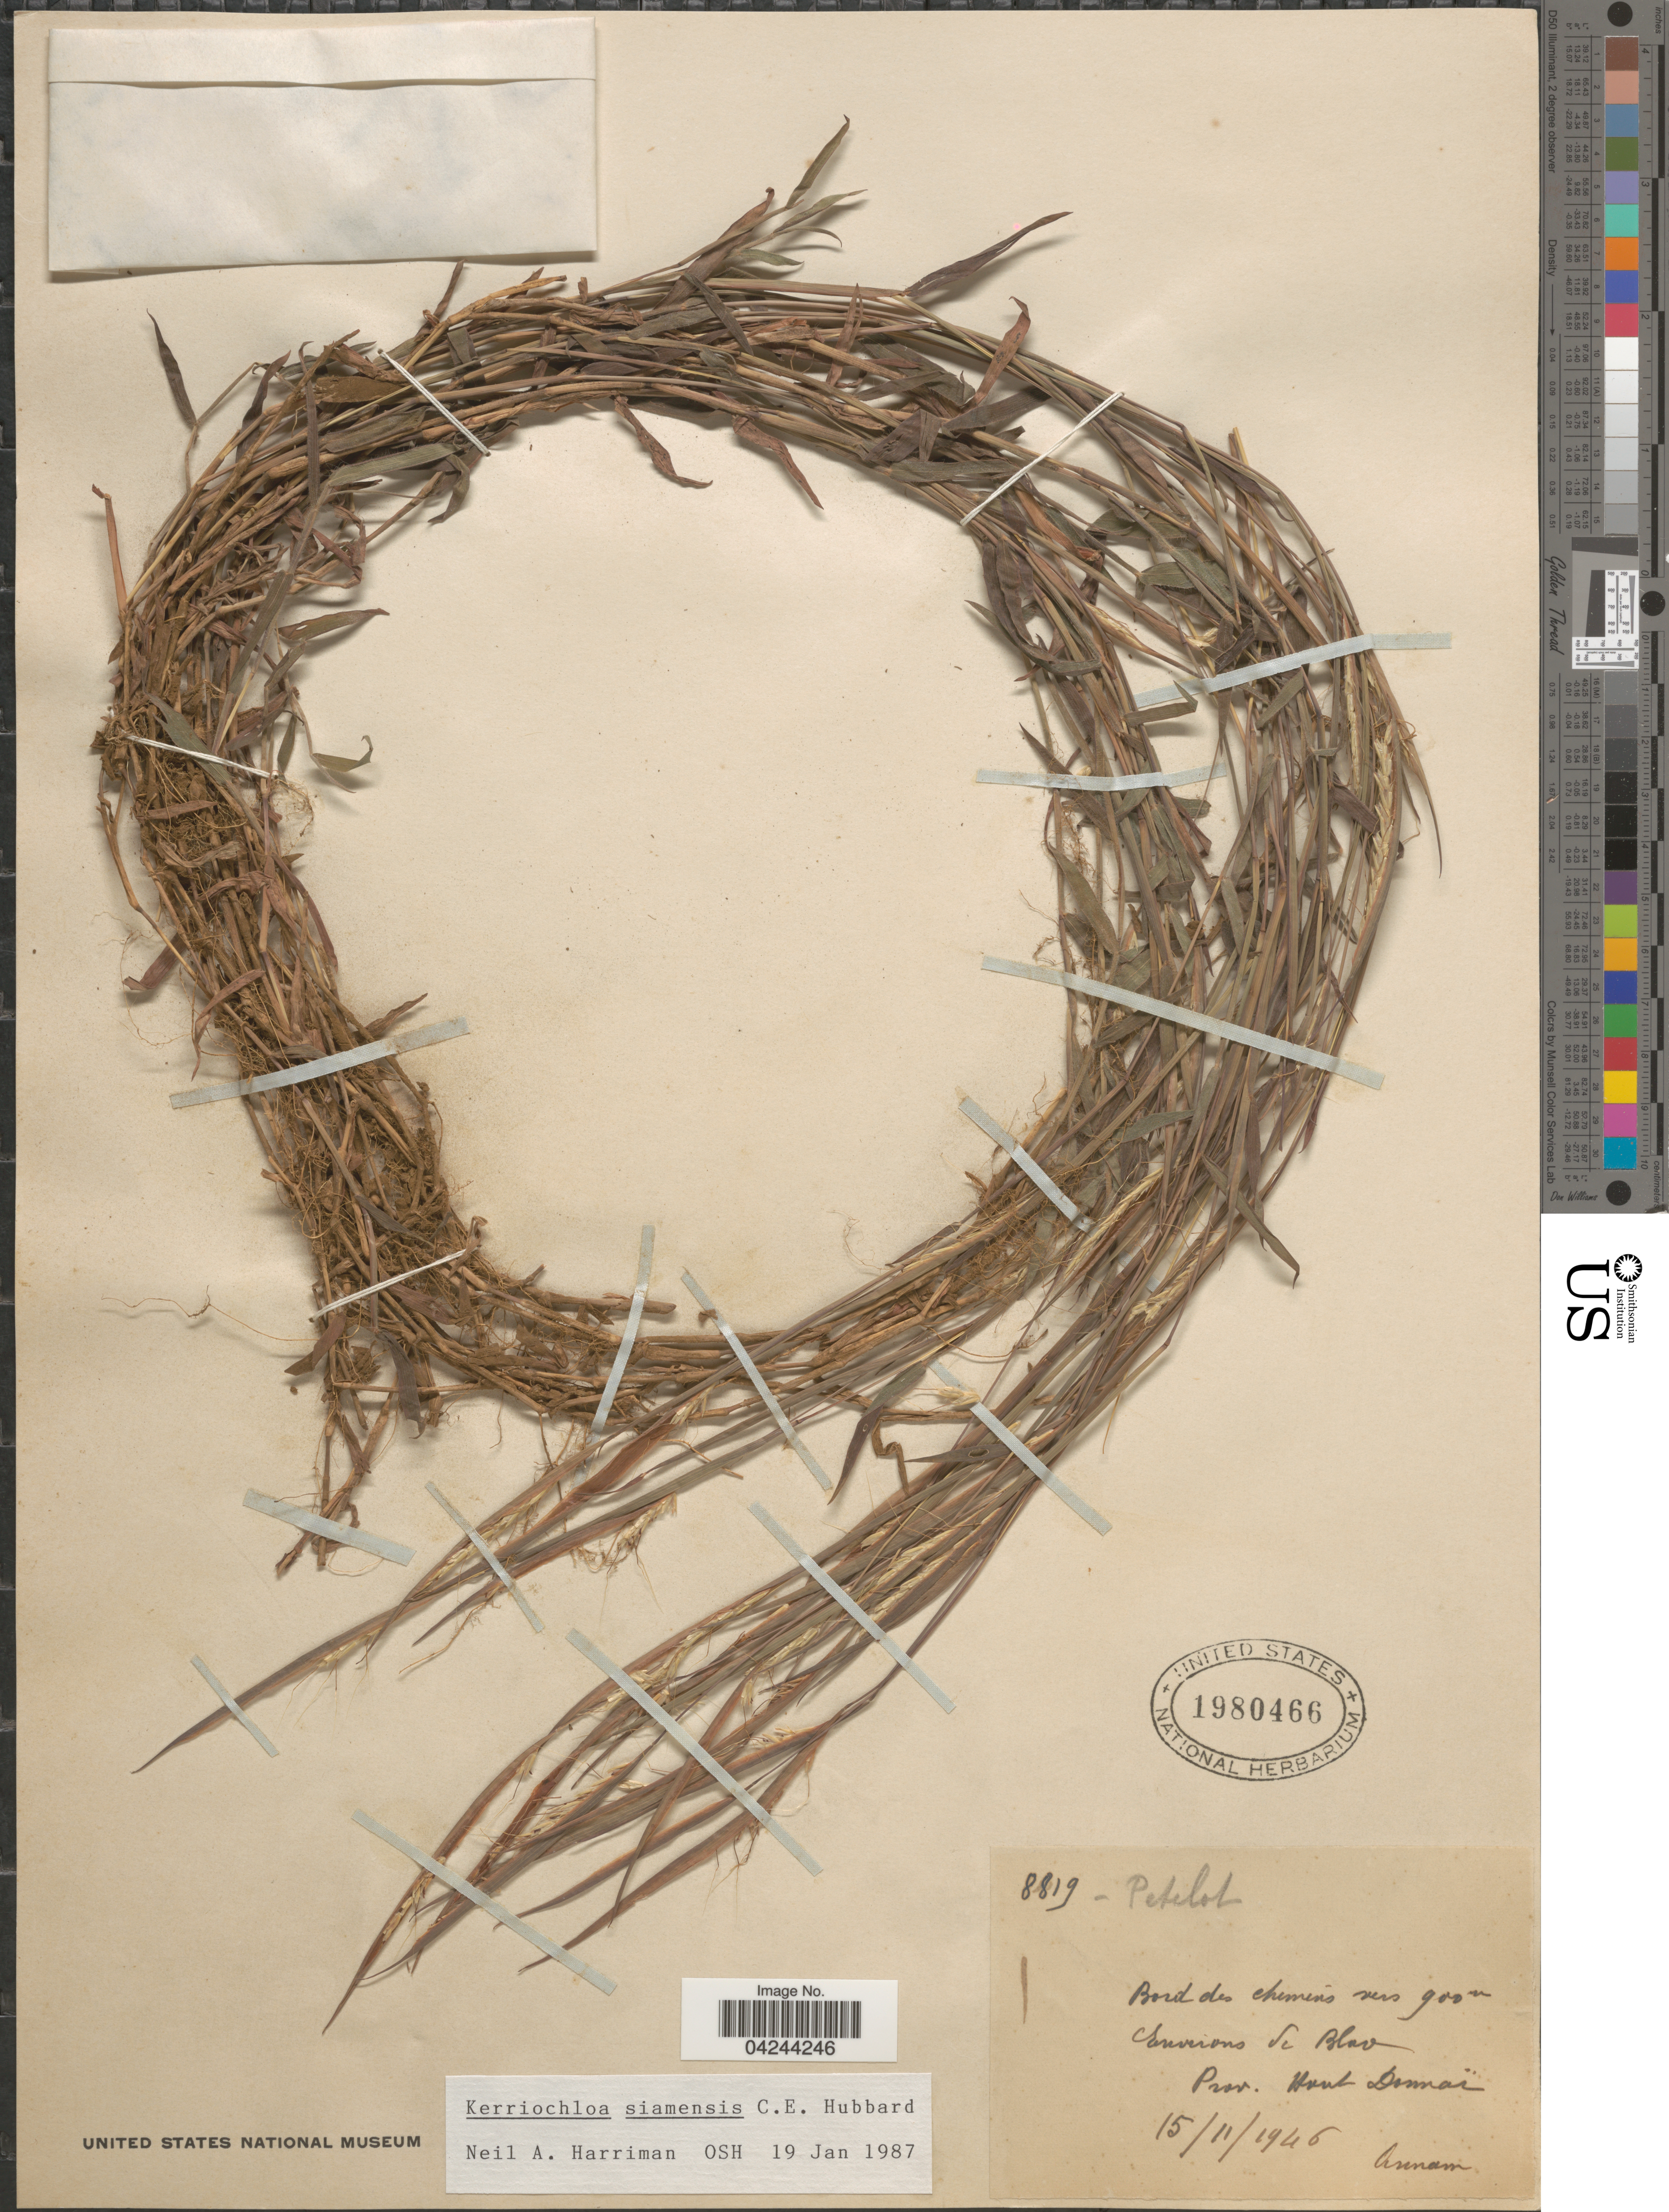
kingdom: Plantae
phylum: Tracheophyta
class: Liliopsida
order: Poales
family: Poaceae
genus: Kerriochloa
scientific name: Kerriochloa siamensis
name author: C. E. Hubb.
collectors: Pételot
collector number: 8819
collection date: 1946-11-15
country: Vietnam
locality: Bord des chemins. Environs de Blao. Prov. Haut Donnaí. Annam.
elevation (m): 900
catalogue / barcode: US 1980466